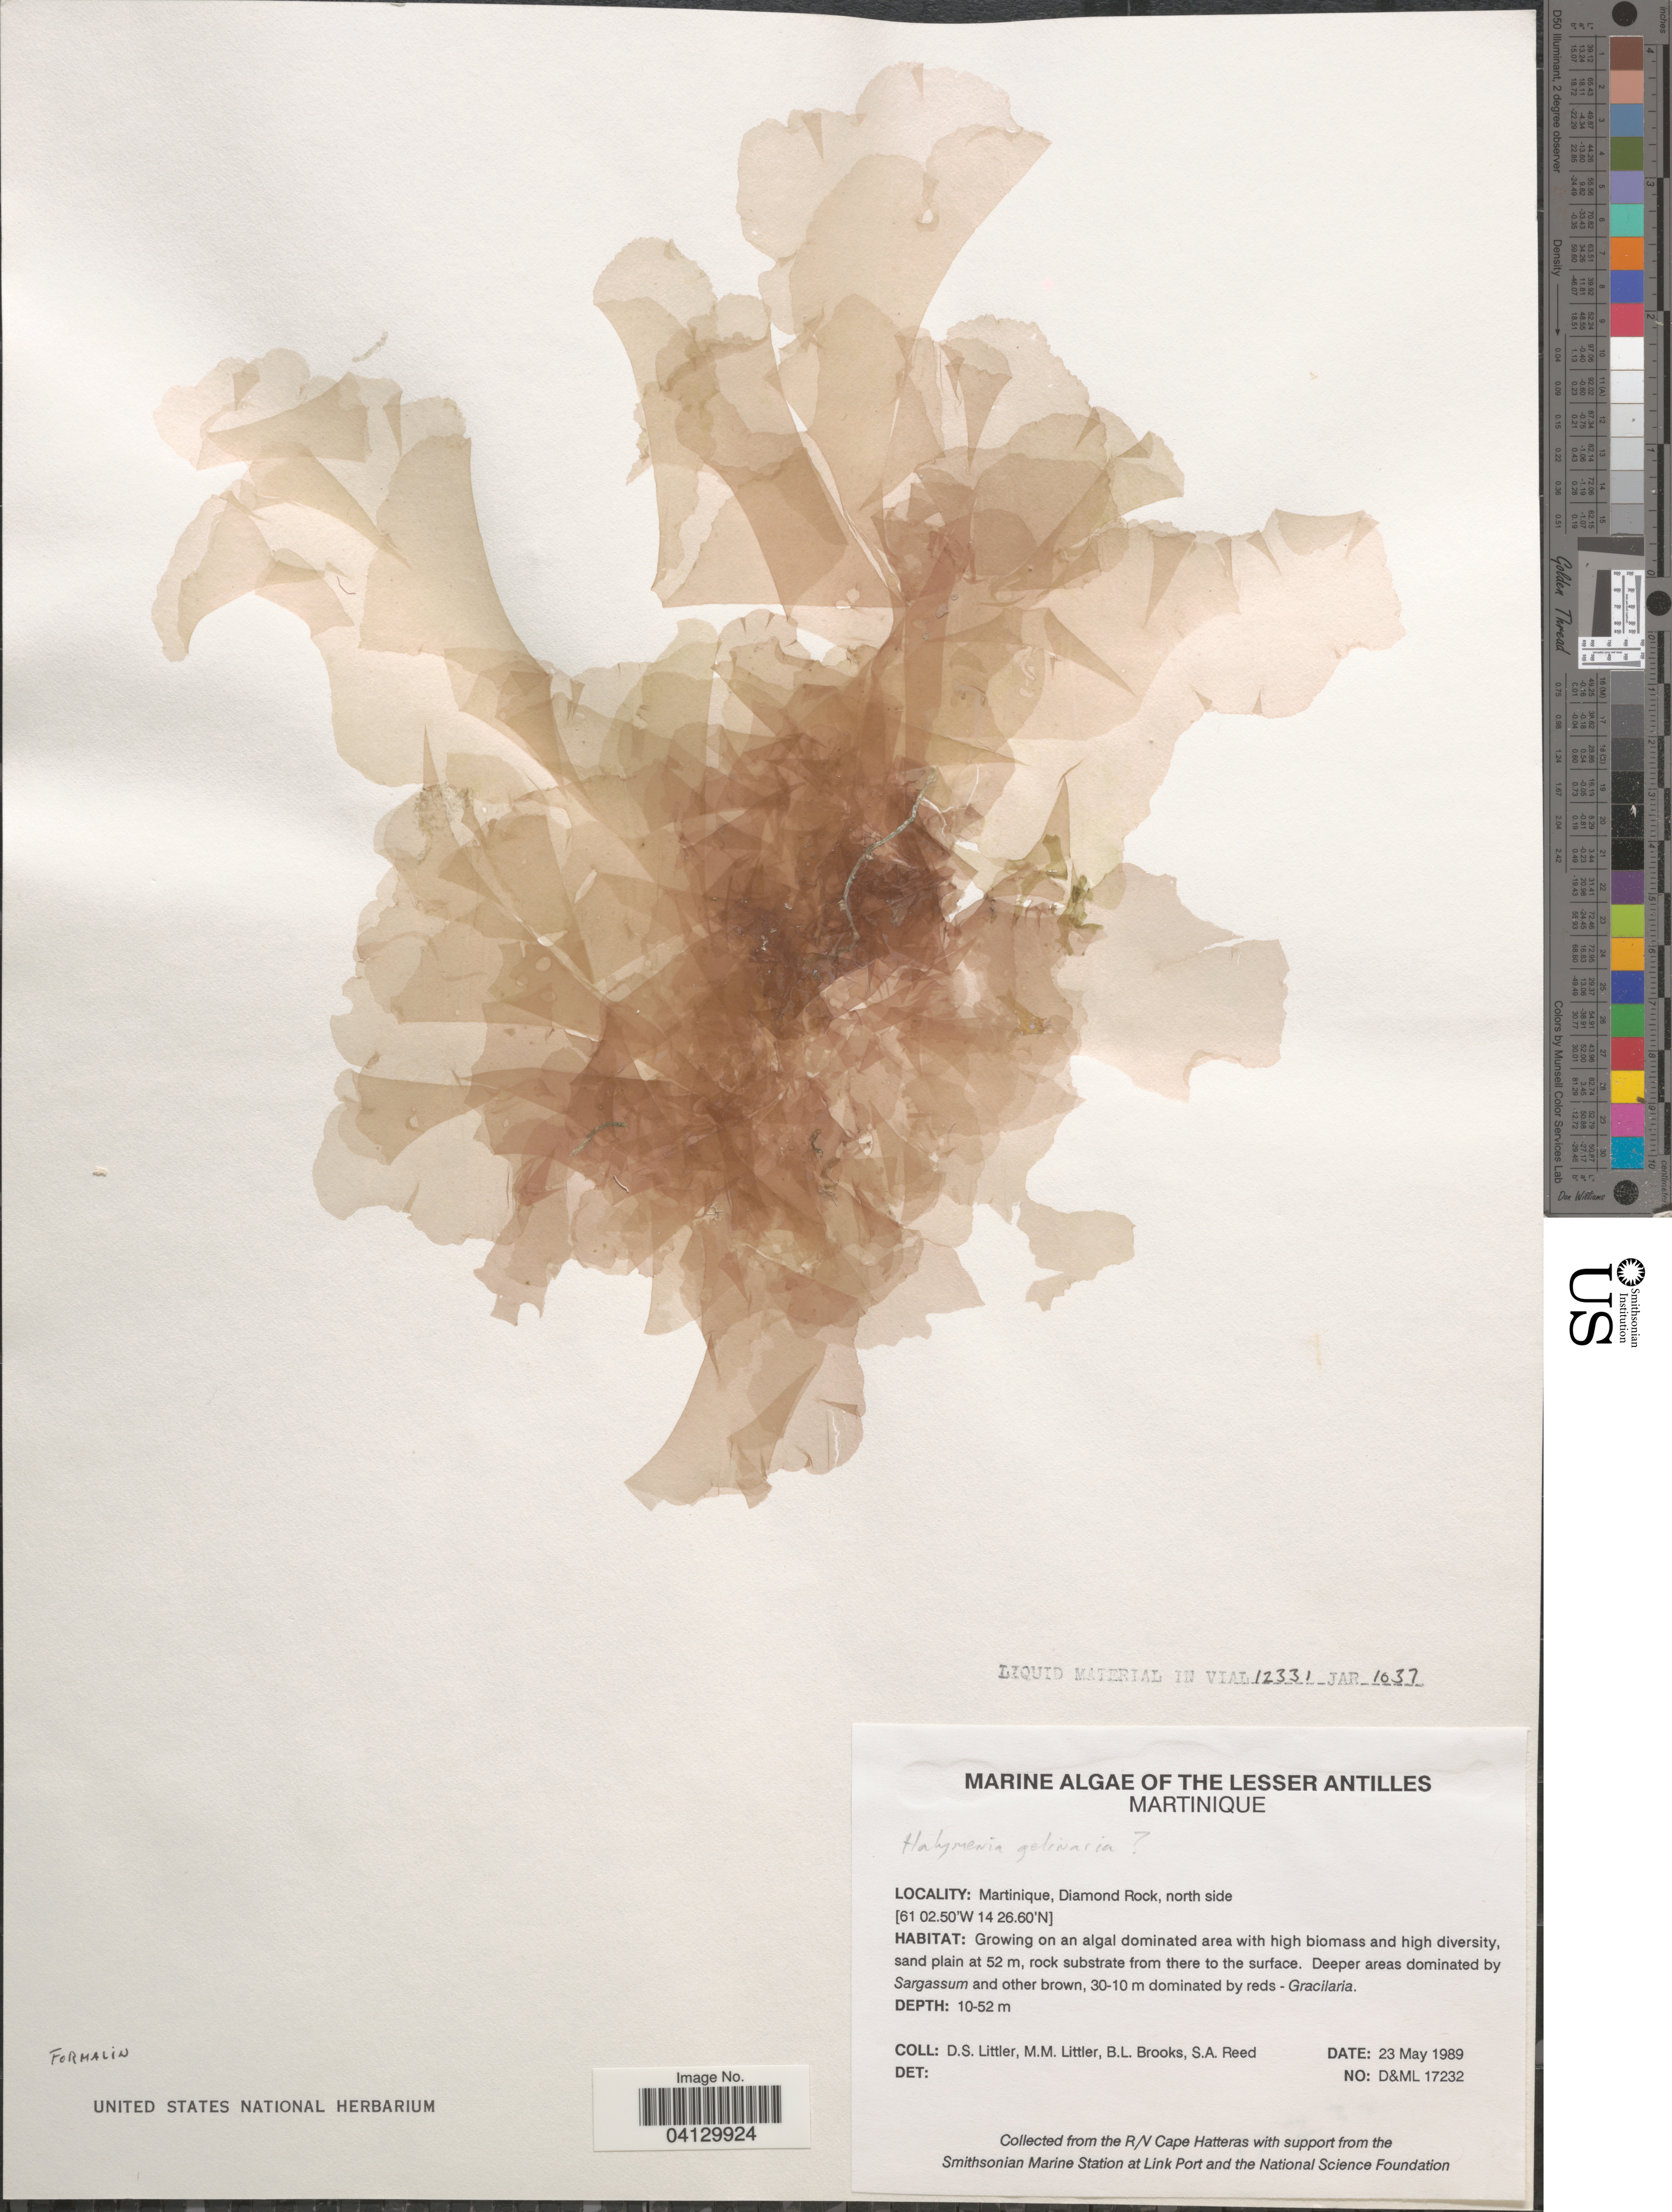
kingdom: Plantae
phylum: Rhodophyta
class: Florideophyceae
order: Halymeniales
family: Halymeniaceae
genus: Halymenia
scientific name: Halymenia floridana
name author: J. Agardh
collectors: D. S. Littler, B. Brooks & S. Reed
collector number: D&ML17232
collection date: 1989-05-23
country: Martinique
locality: Lesser Antilles. Diamond Rock, north side.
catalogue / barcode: US 328789